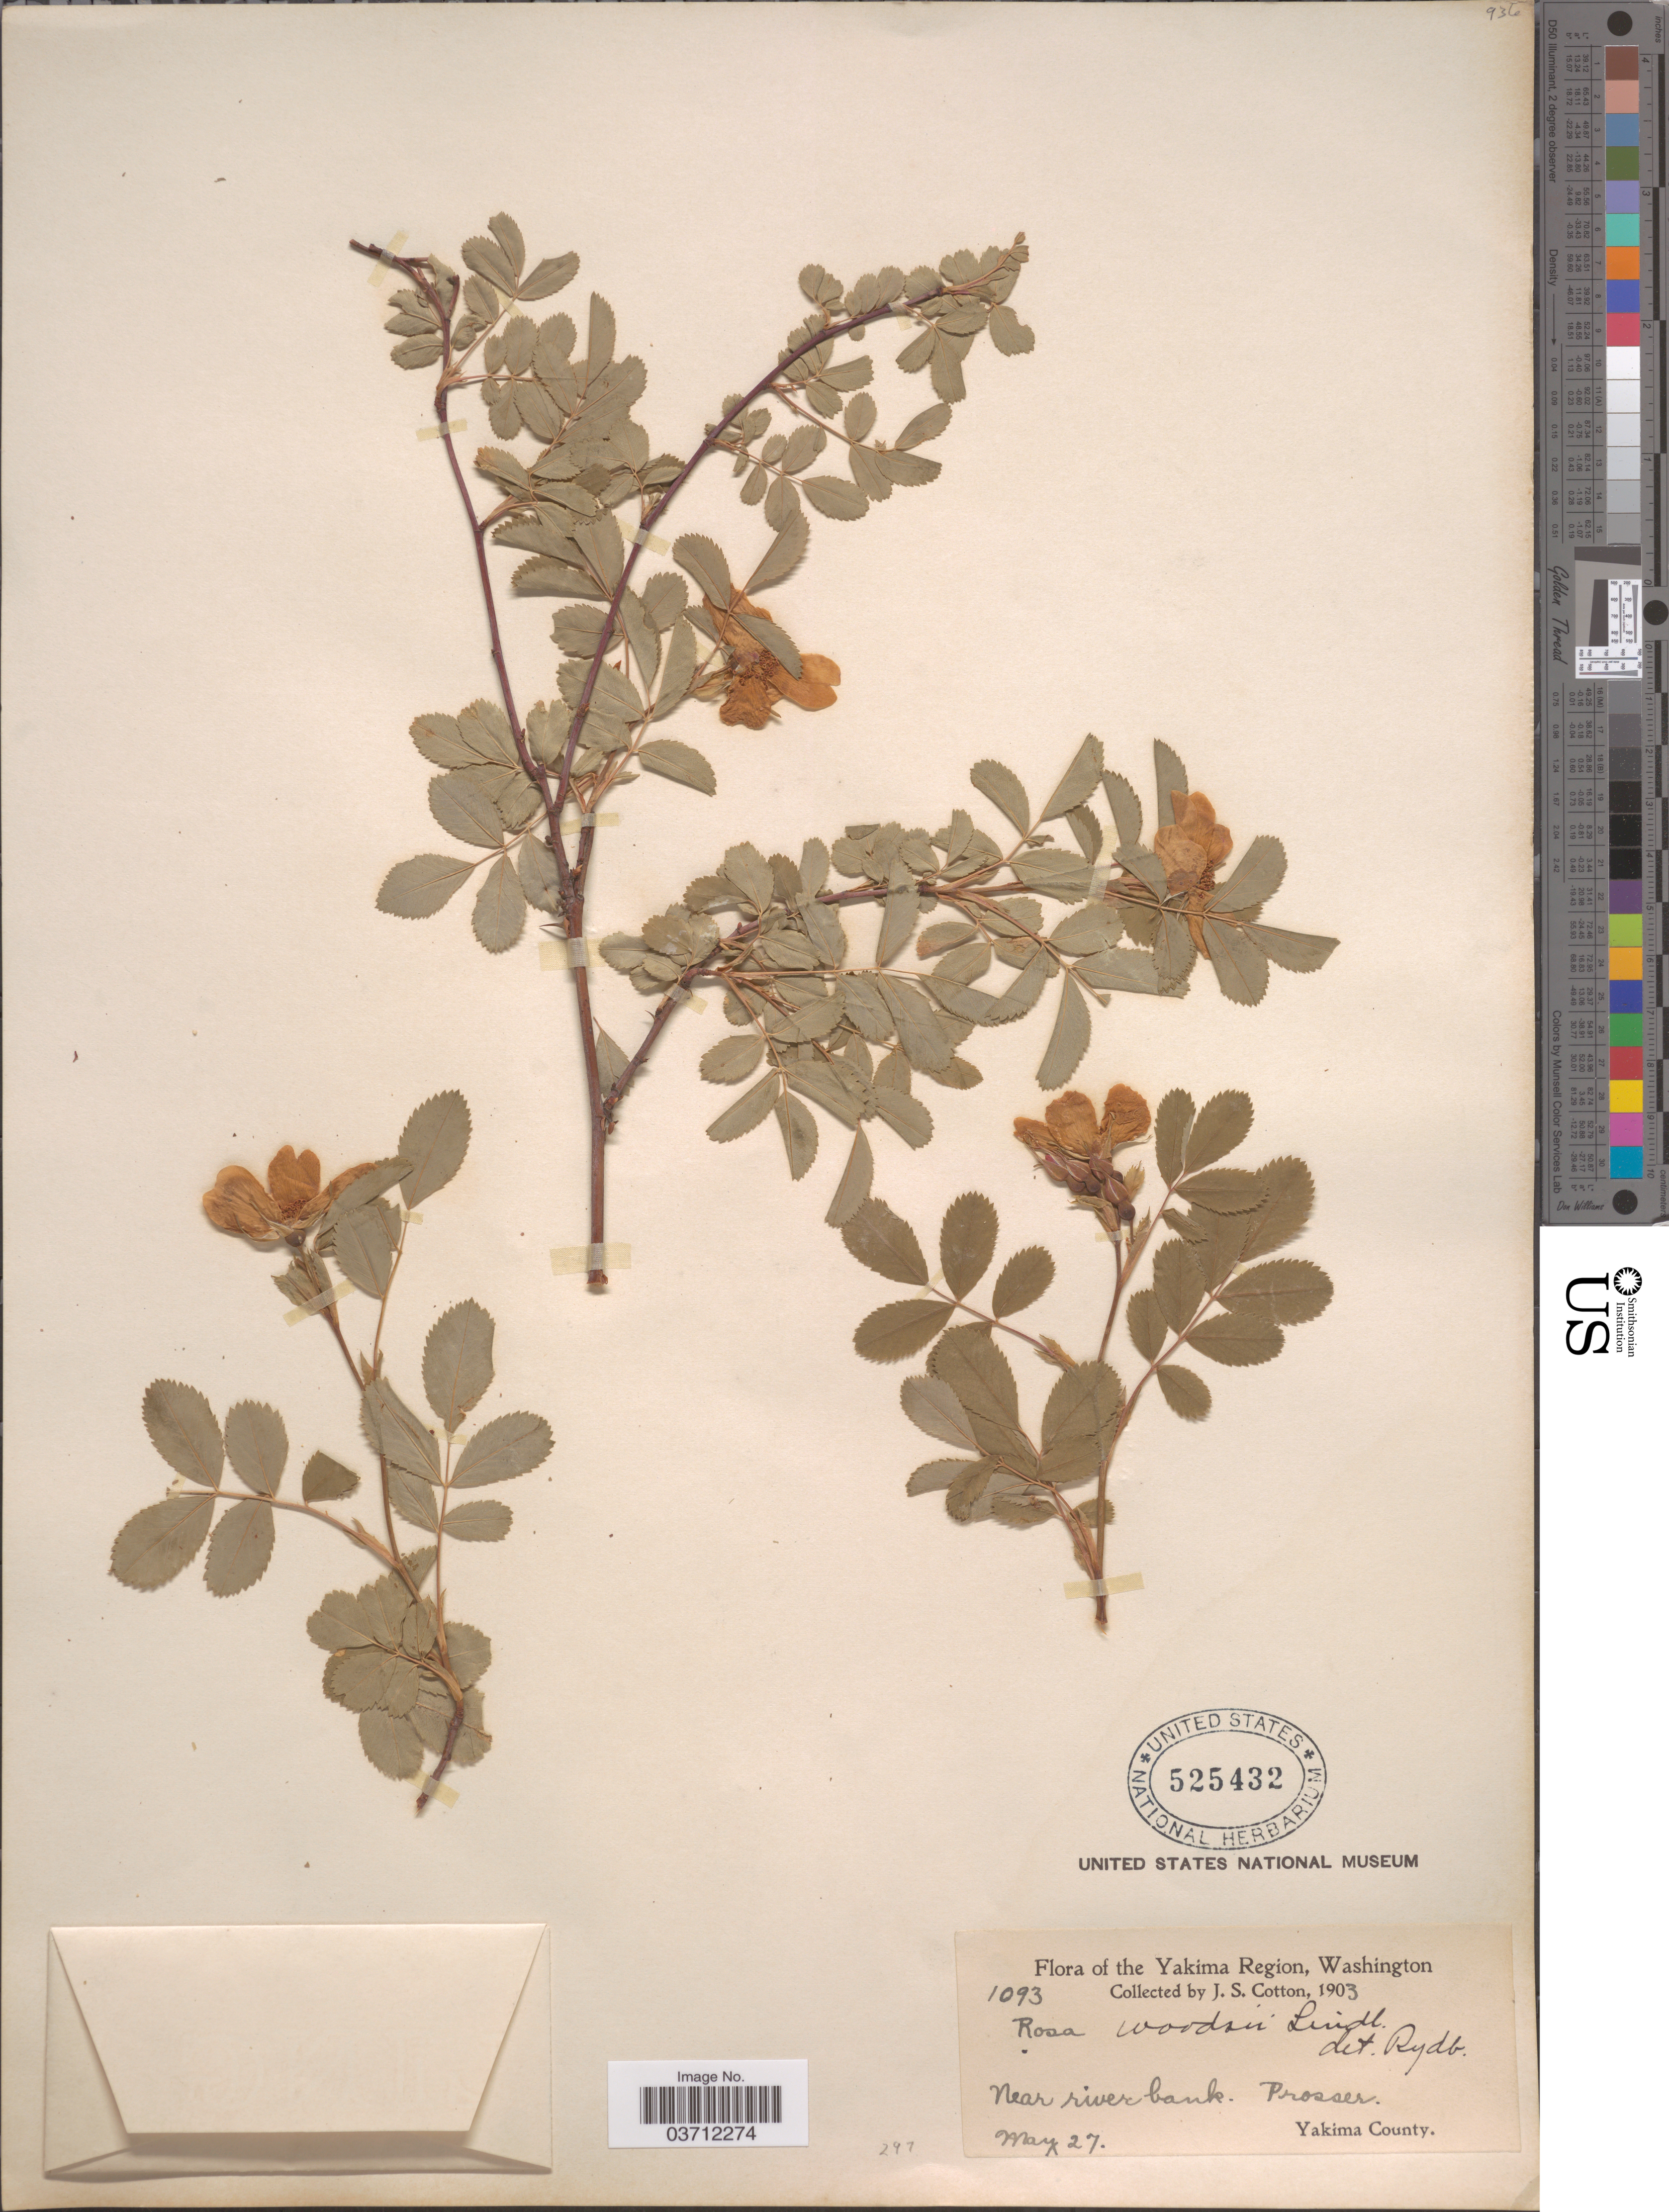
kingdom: Plantae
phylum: Tracheophyta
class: Magnoliopsida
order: Rosales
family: Rosaceae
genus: Rosa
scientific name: Rosa woodsii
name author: Lindl.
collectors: J. S. Cotton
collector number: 1093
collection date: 1903-05-27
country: United States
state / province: Washington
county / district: Yakima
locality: Yakima Region. Near river bank. Prosser. Yakima County.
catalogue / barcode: US 525432